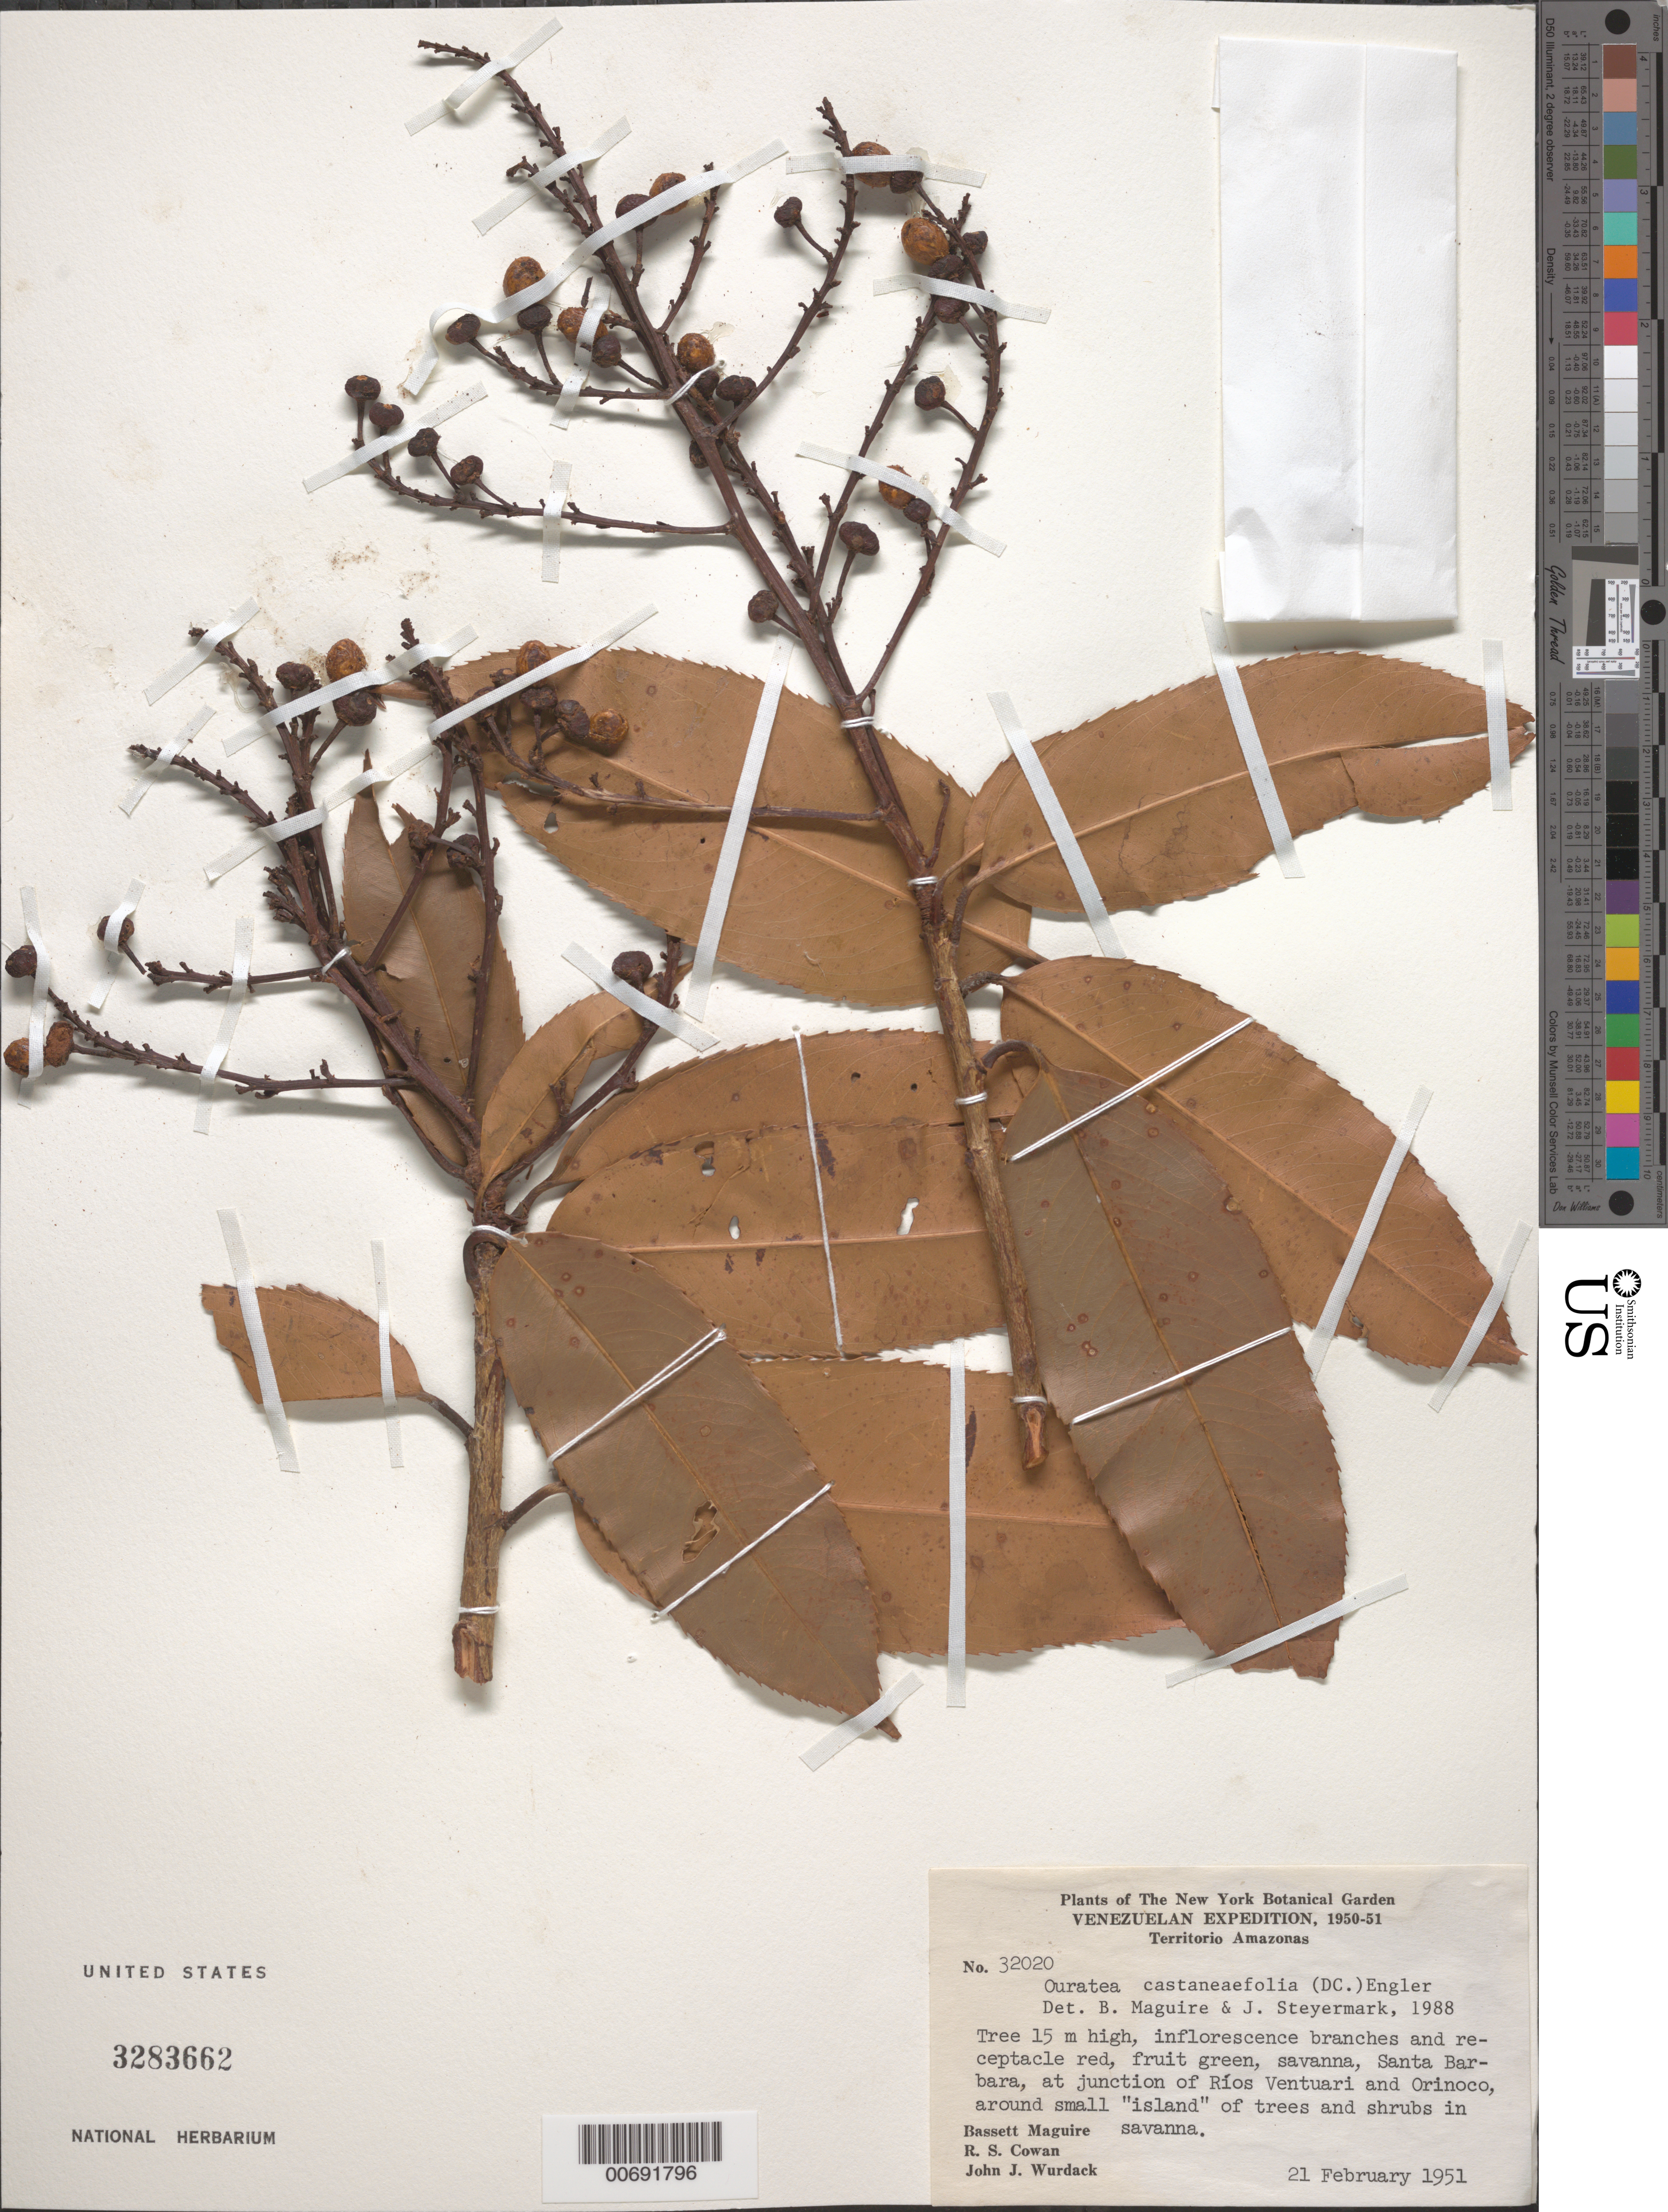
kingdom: Plantae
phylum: Tracheophyta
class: Magnoliopsida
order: Malpighiales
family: Ochnaceae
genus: Ouratea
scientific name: Ouratea castaneifolia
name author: (DC.) Engl.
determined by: Steyermark, J. A.; Maguire, B.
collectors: B. Maguire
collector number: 32020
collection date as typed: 21-Feb-51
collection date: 1951-02-21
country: Venezuela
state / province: Amazonas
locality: Santa Barbara Savanna, junction of Ríos Ventuari & Orinoco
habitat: Savanna around small island of trees and shrubs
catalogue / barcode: US 3283662